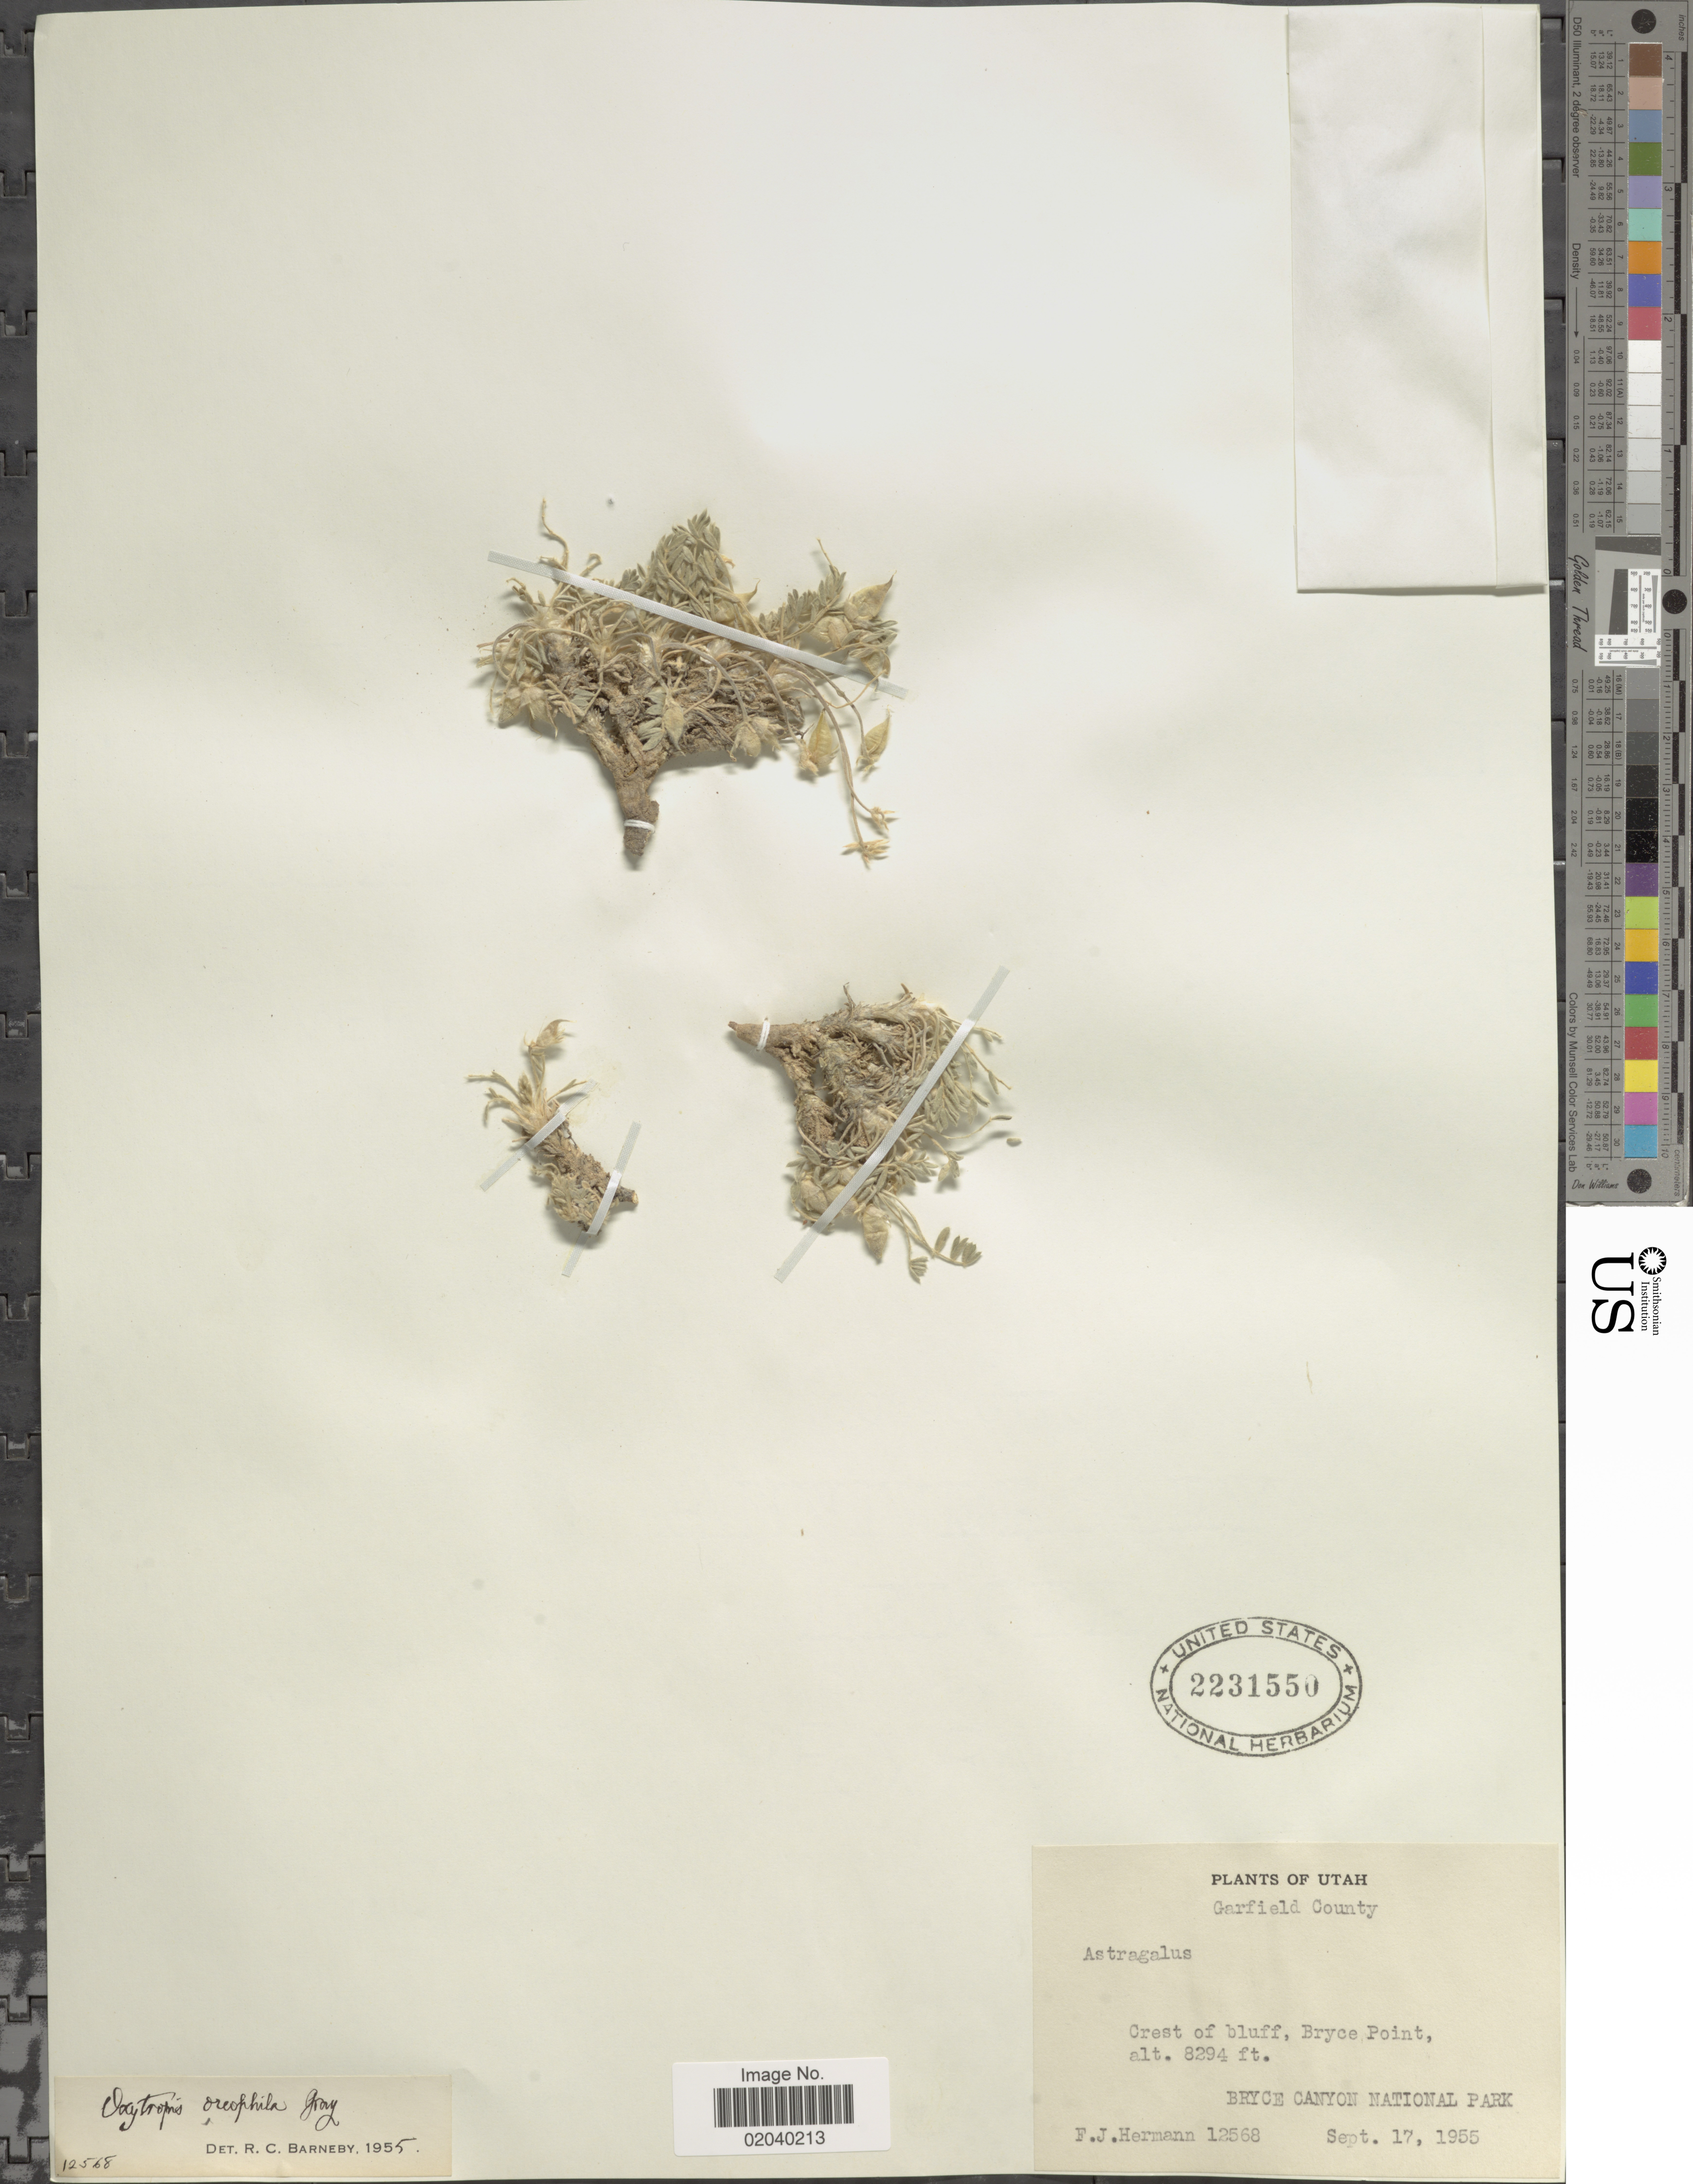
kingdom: Plantae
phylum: Tracheophyta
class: Magnoliopsida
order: Fabales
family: Fabaceae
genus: Oxytropis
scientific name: Oxytropis oreophila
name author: A. Gray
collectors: F. J. Hermann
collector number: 12568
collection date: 1955-09-17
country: United States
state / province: Utah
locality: Garfield County, Crest of bluff, Bryce Point, Bryce Canyon National Park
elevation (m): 2528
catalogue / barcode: US 2231550